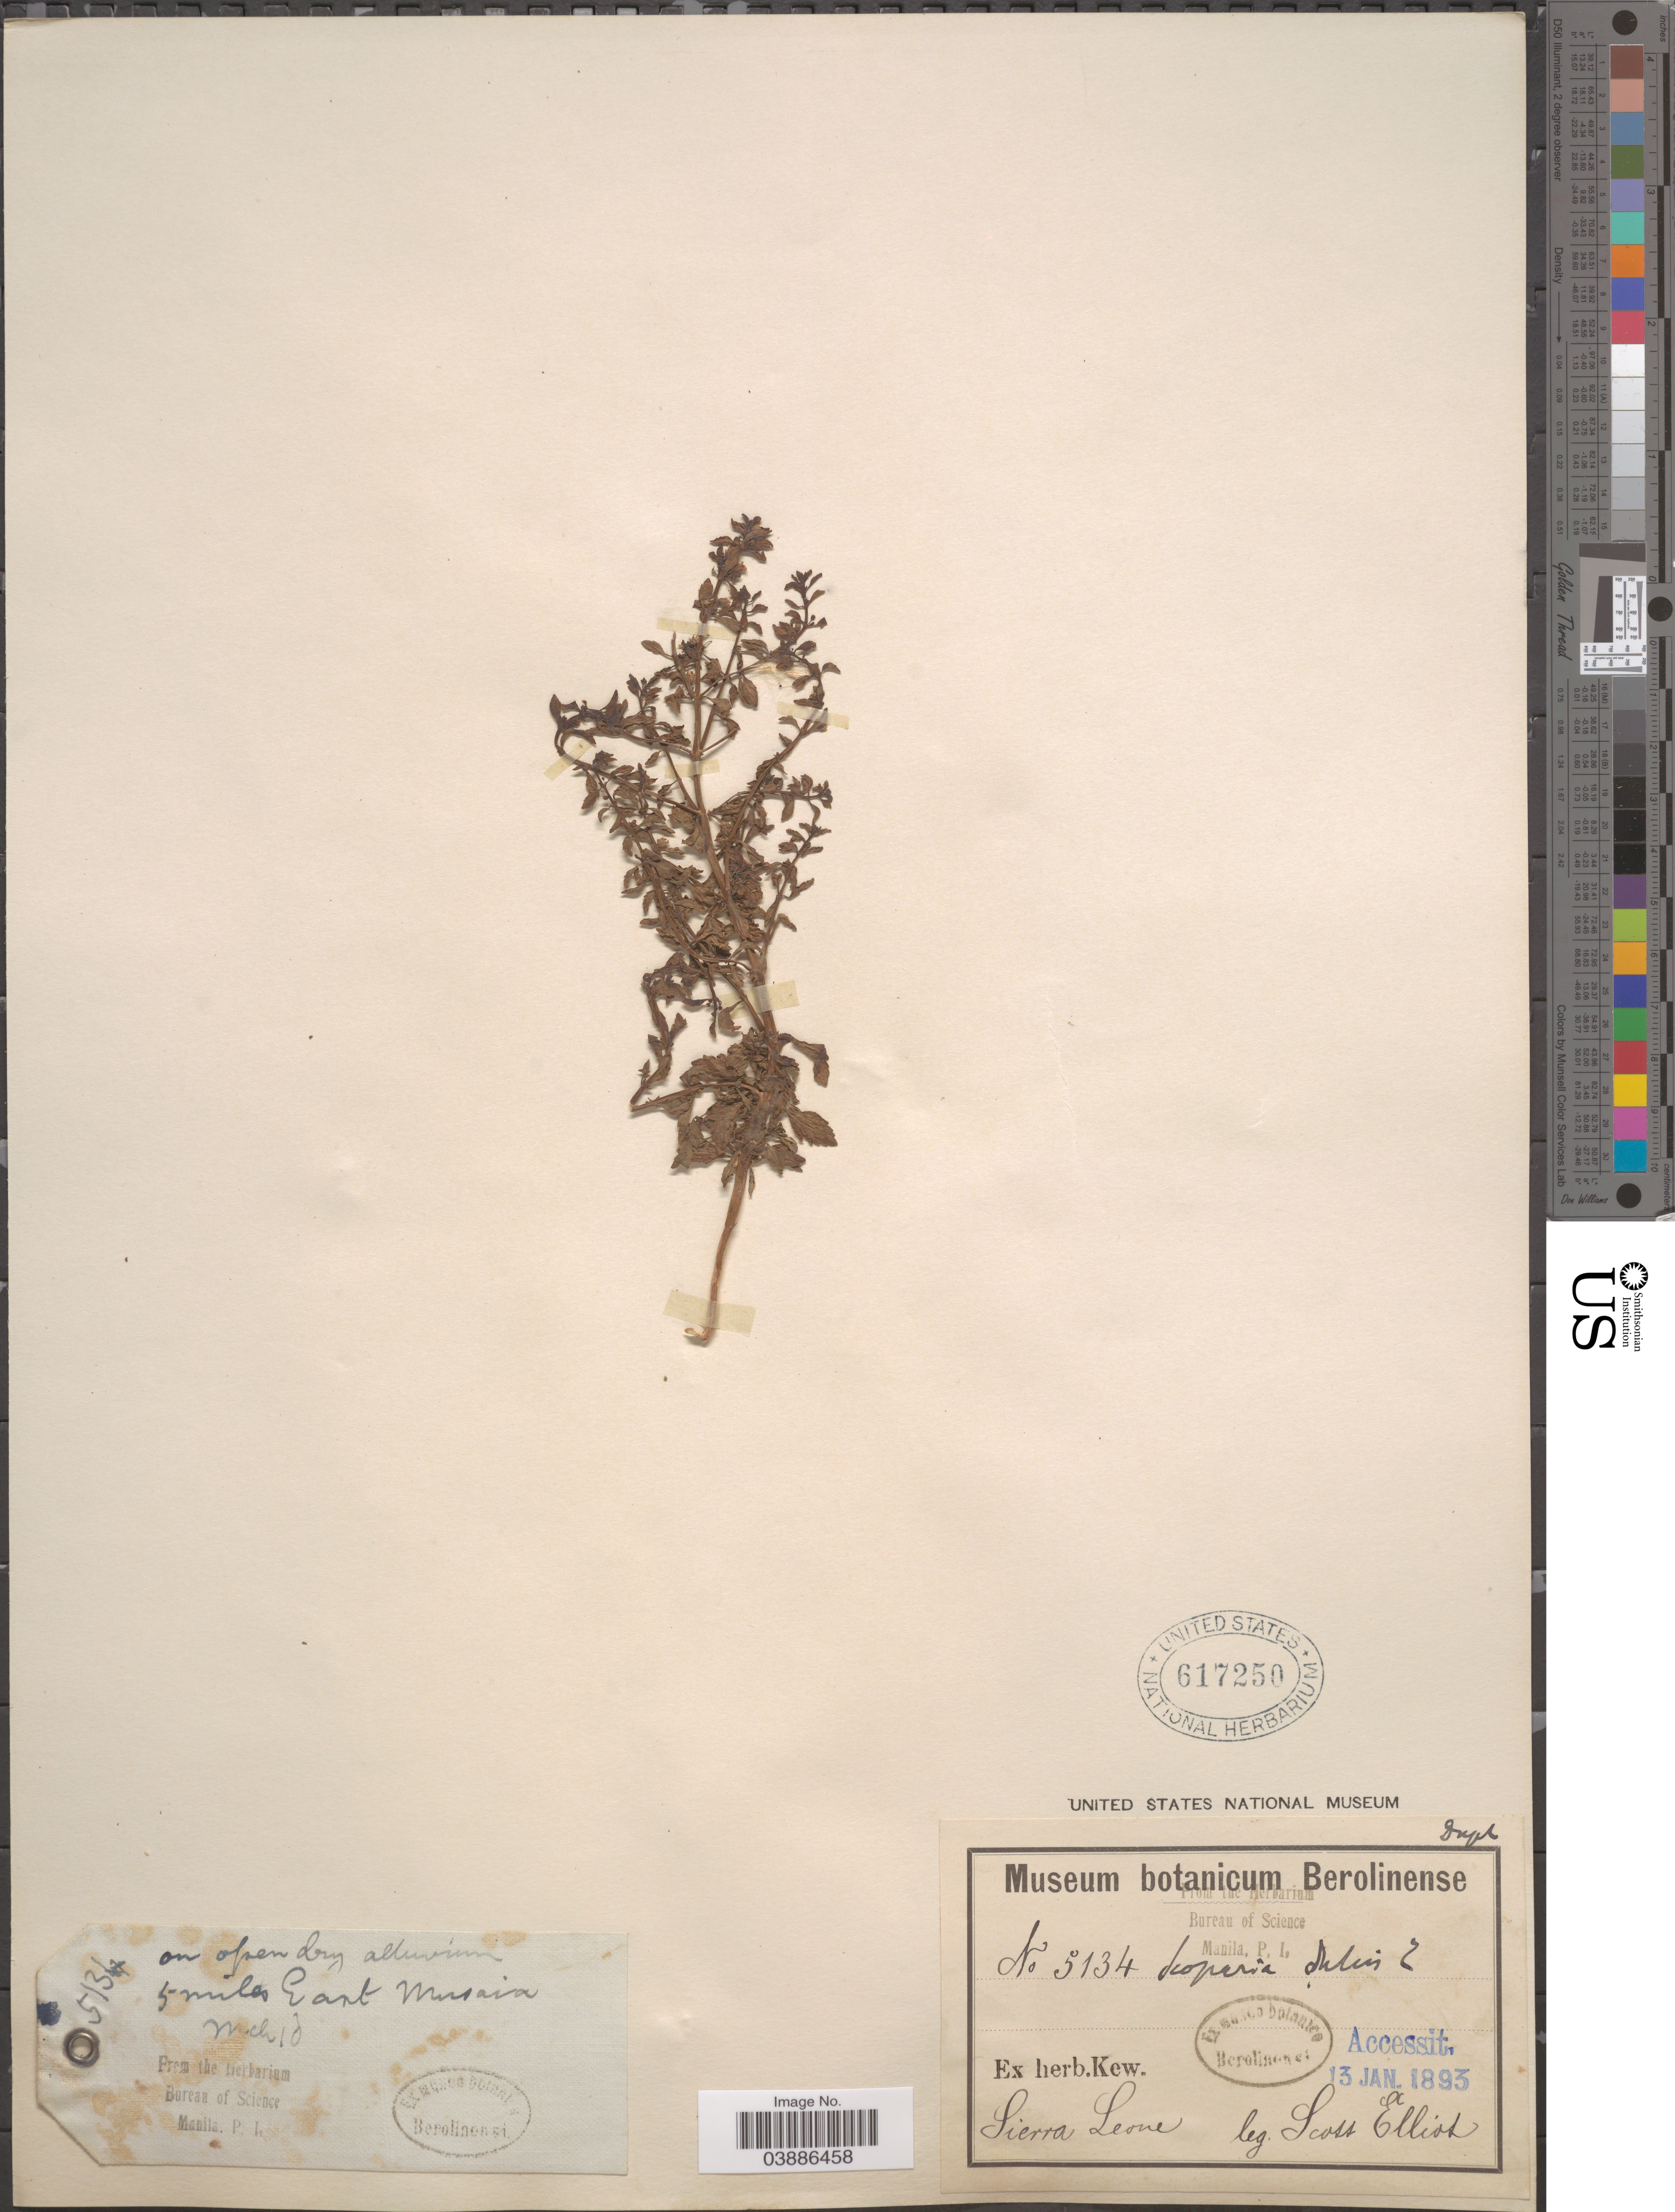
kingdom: Plantae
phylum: Tracheophyta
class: Magnoliopsida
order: Lamiales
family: Plantaginaceae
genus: Scoparia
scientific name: Scoparia dulcis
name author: L.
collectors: S. Elliot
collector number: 5134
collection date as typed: Transcribed d/m/y: /3/10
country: Sierra Leone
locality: On open dry alluvium 5 miles East Musaia.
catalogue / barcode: US 617250